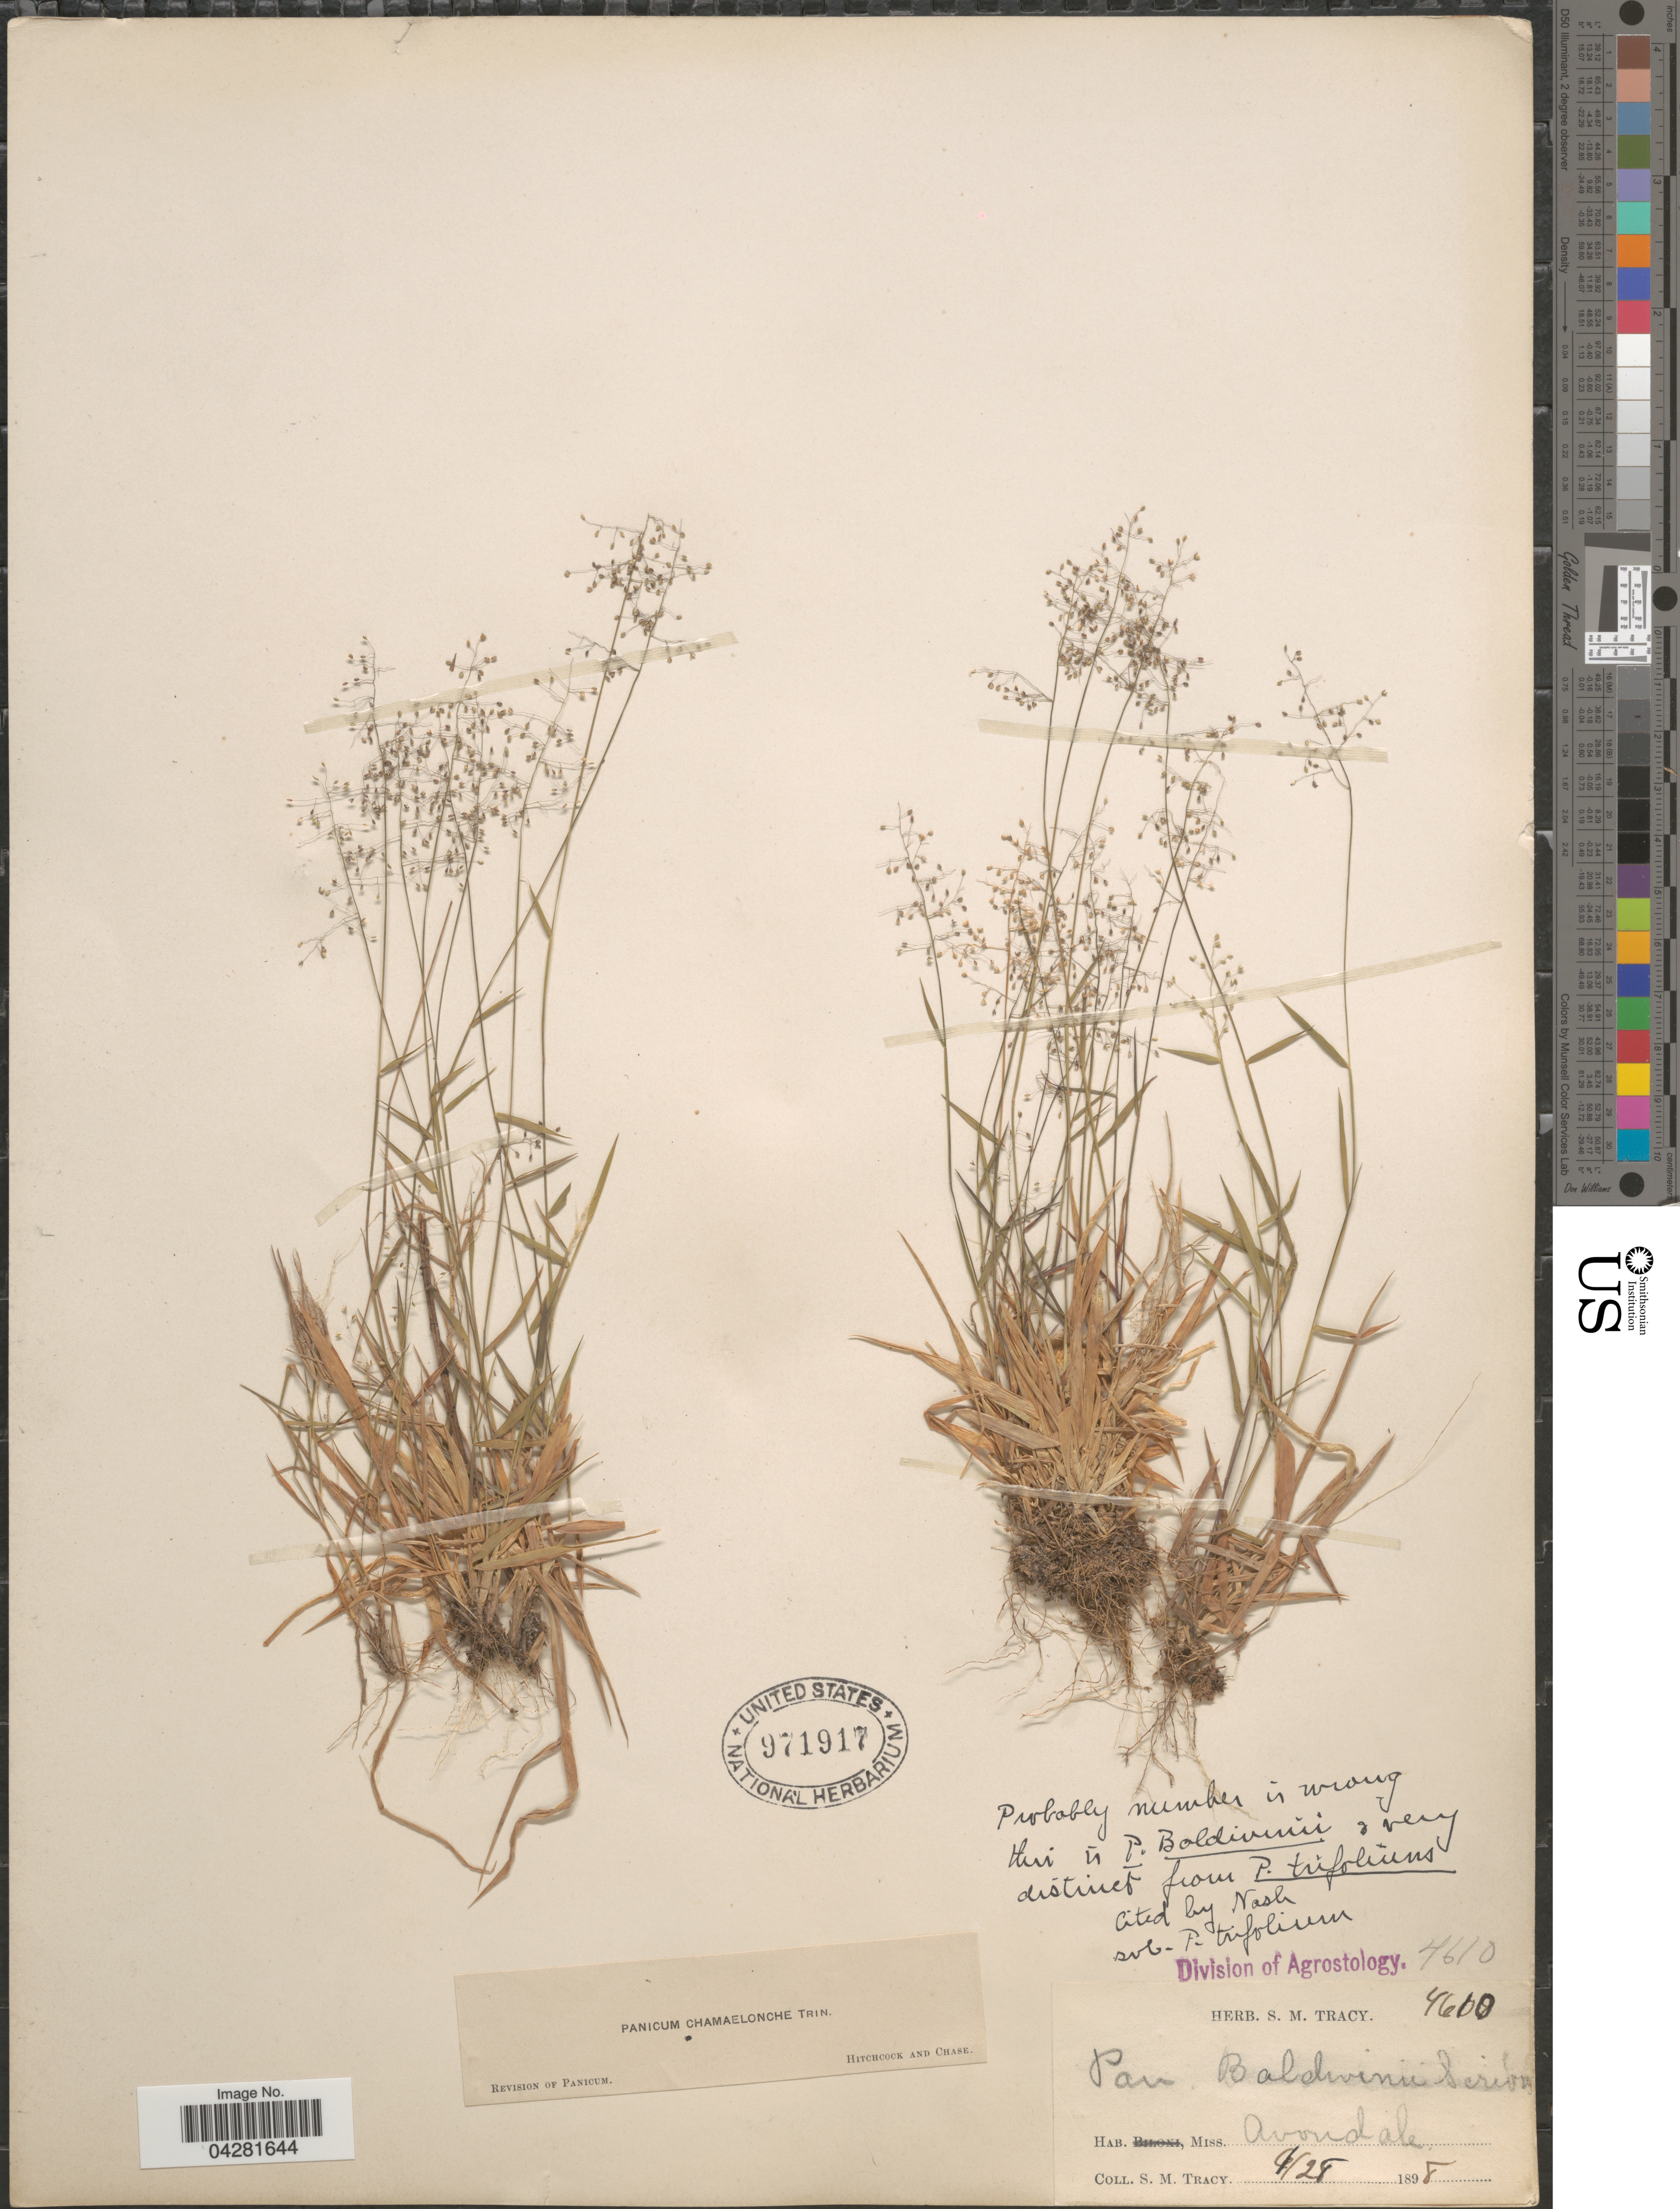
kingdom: Plantae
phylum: Tracheophyta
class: Liliopsida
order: Poales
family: Poaceae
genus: Dichanthelium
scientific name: Dichanthelium ensifolium var. ensifolium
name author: (Baldwin ex Elliot) Gould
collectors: S. M. Tracy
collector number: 4610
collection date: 1898-09-28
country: United States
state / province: Mississippi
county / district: Oktibbeha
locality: Avondale.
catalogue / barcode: US 971917